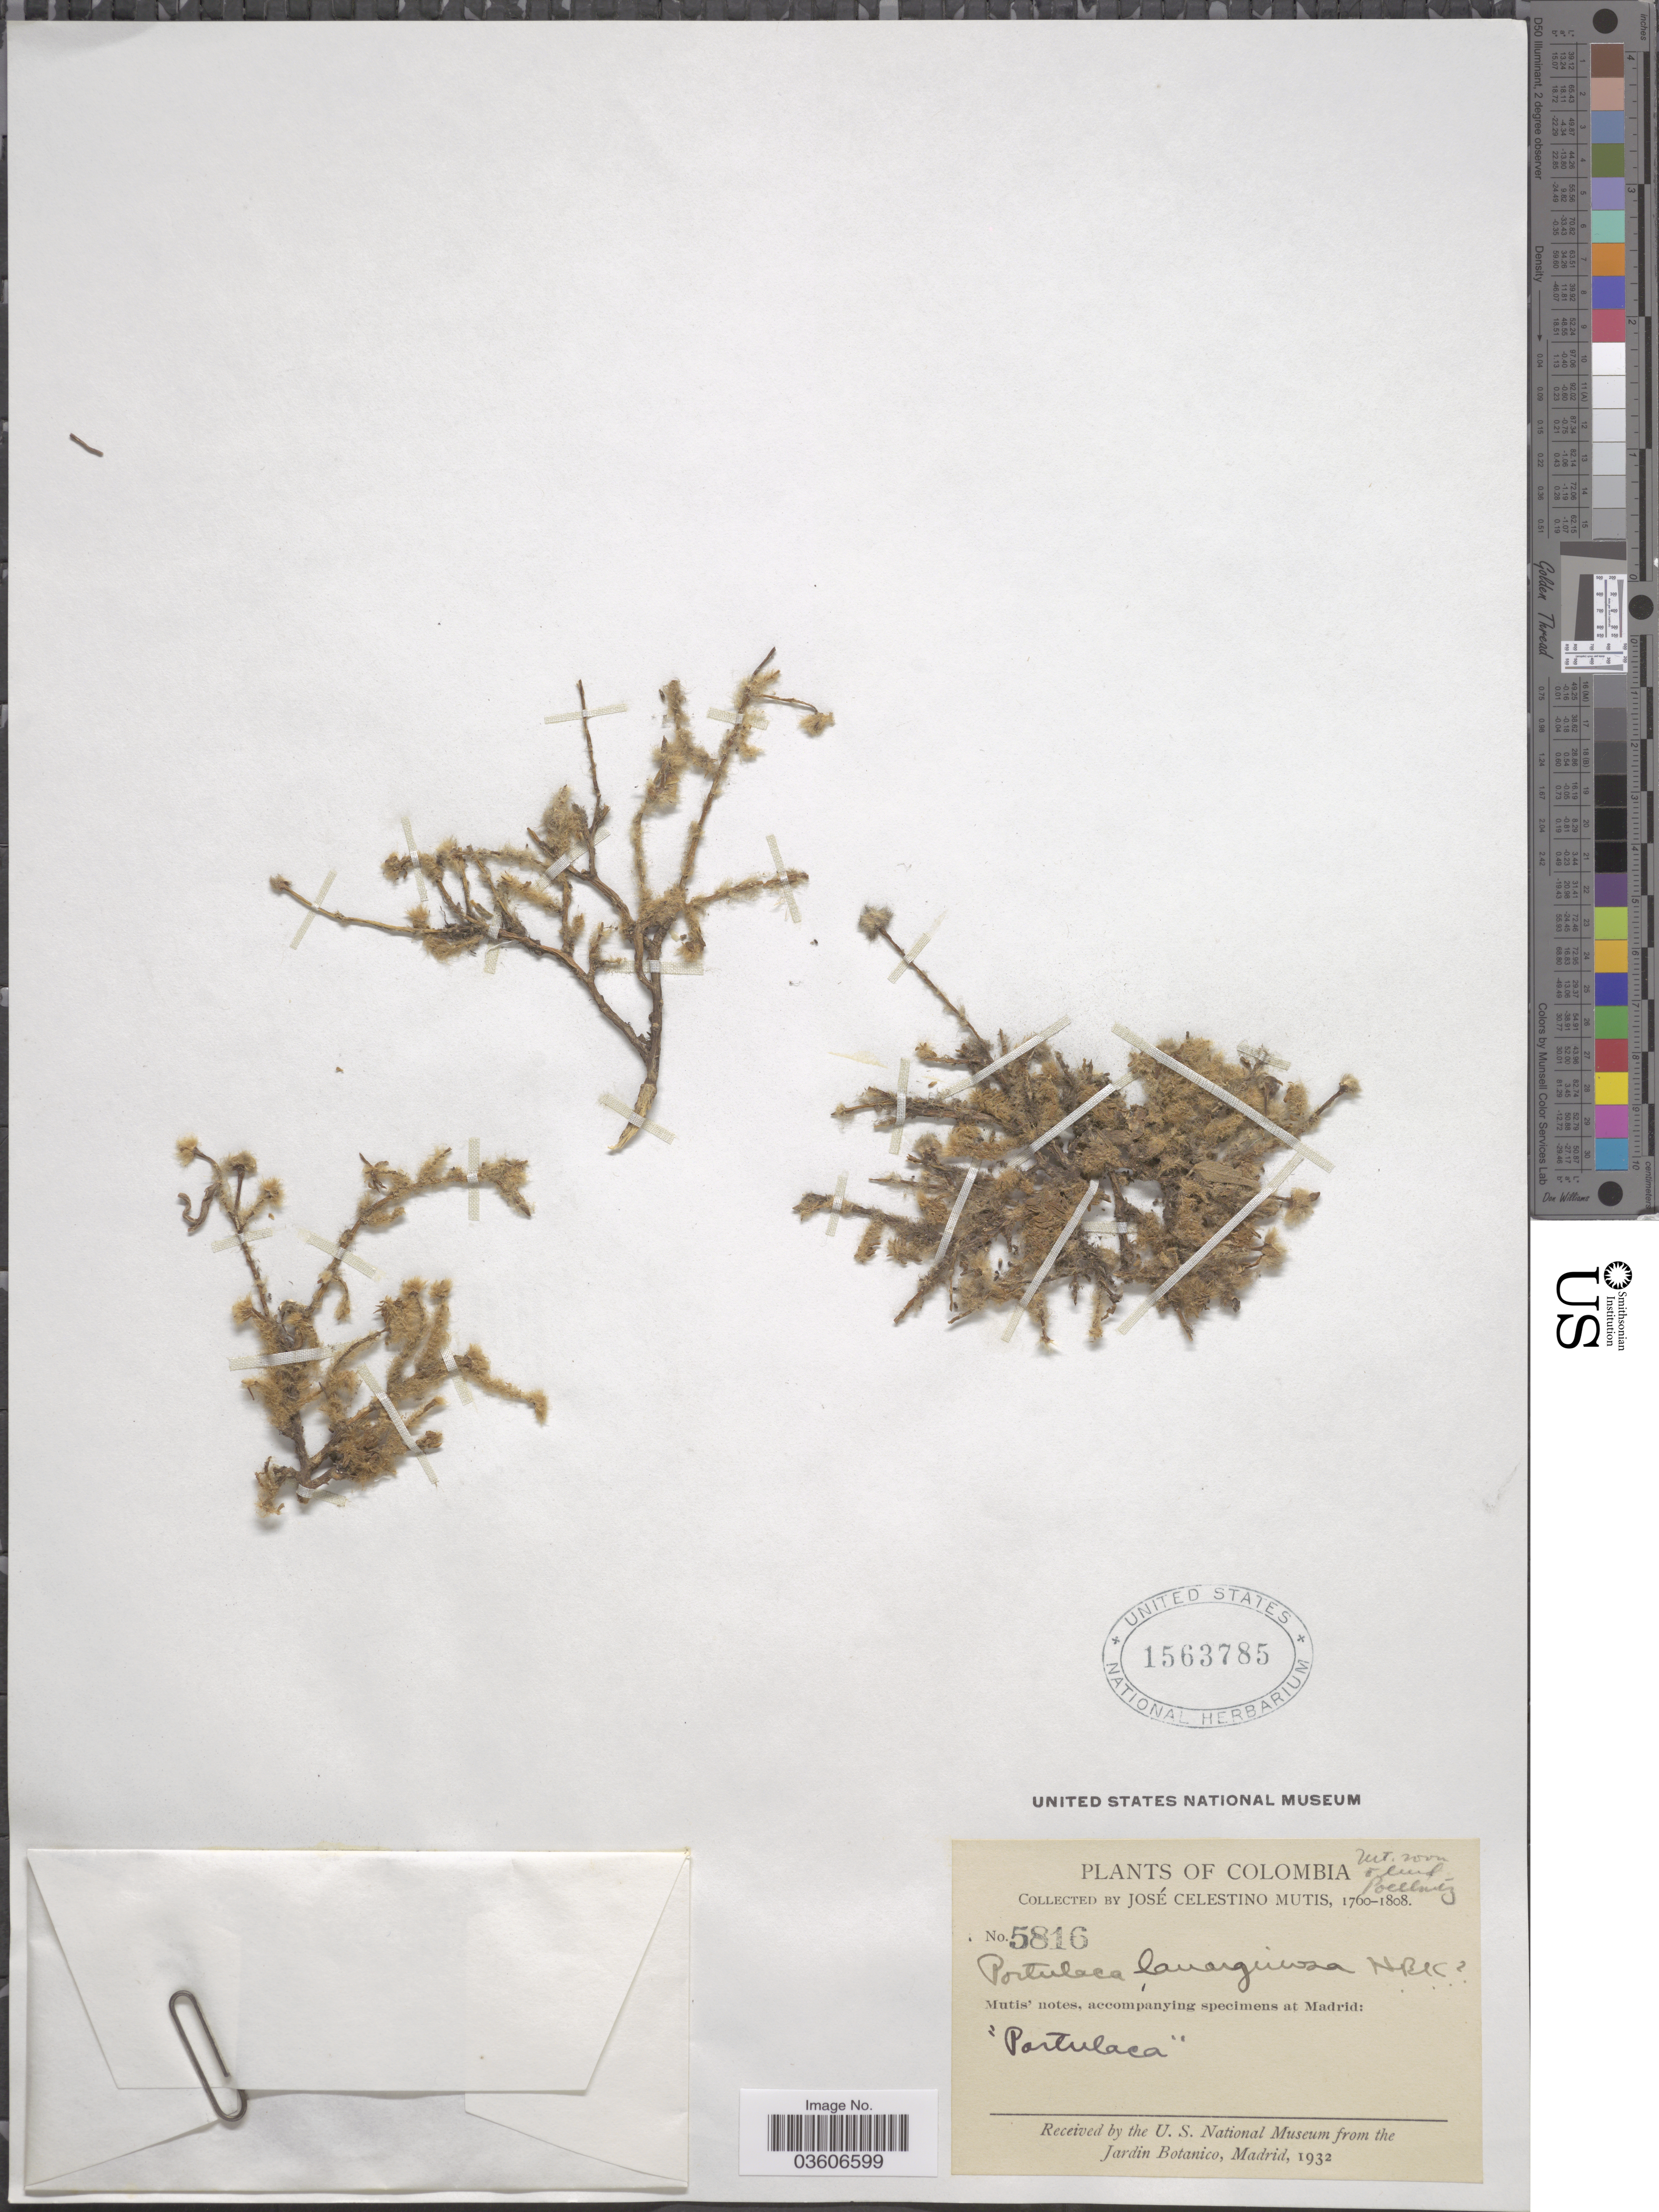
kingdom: Plantae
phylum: Tracheophyta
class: Magnoliopsida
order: Caryophyllales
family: Portulacaceae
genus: Portulaca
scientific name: Portulaca lanuginosa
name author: Kunth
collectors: J. C. B. Mutis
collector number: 5816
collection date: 1760/1808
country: Colombia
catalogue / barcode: US 1563785